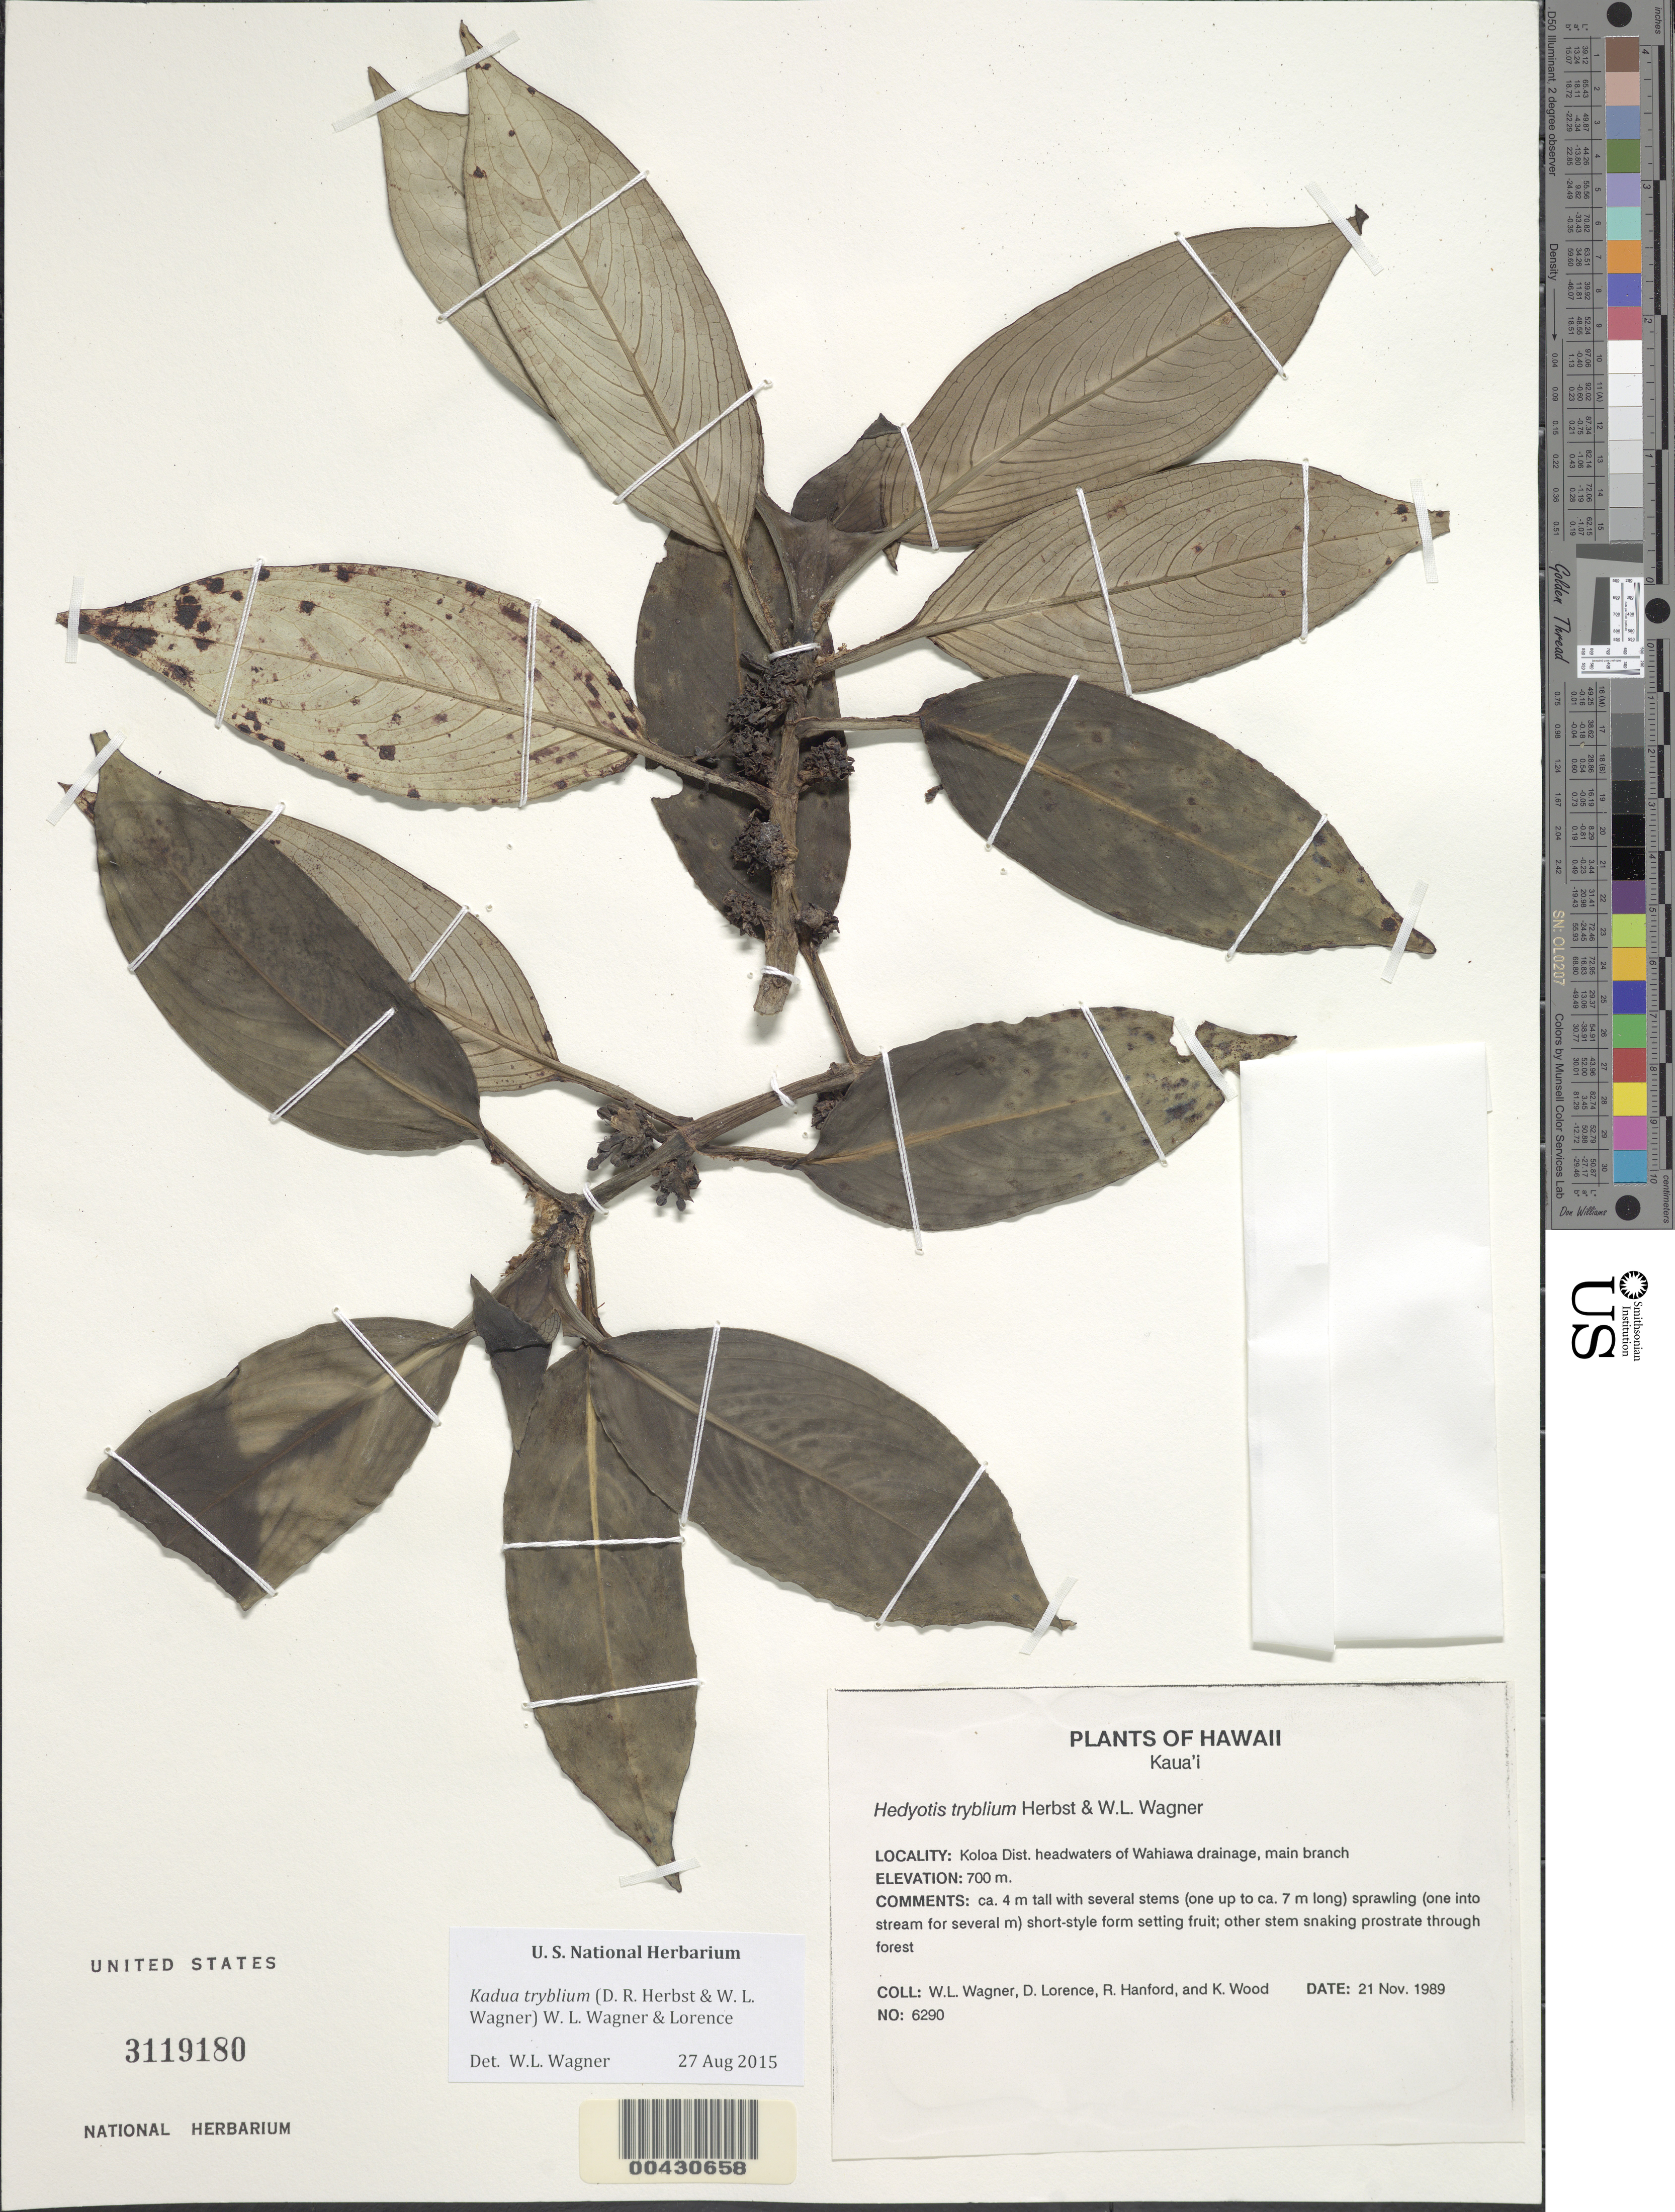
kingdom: Plantae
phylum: Tracheophyta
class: Magnoliopsida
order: Gentianales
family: Rubiaceae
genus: Kadua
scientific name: Kadua tryblium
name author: (D.R. Herbst & W.L. Wagner) W.L. Wagner & Lorence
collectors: W. L. Wagner, D. Lorence, R. Hanford & K. Wood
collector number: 6290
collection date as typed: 21 Nov 1989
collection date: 1989-11-21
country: United States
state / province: Hawaii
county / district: Kauai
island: Kaua'i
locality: Koloa District, headwaters of Wahiawa drainage, main branch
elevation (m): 700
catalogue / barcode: US 3119180